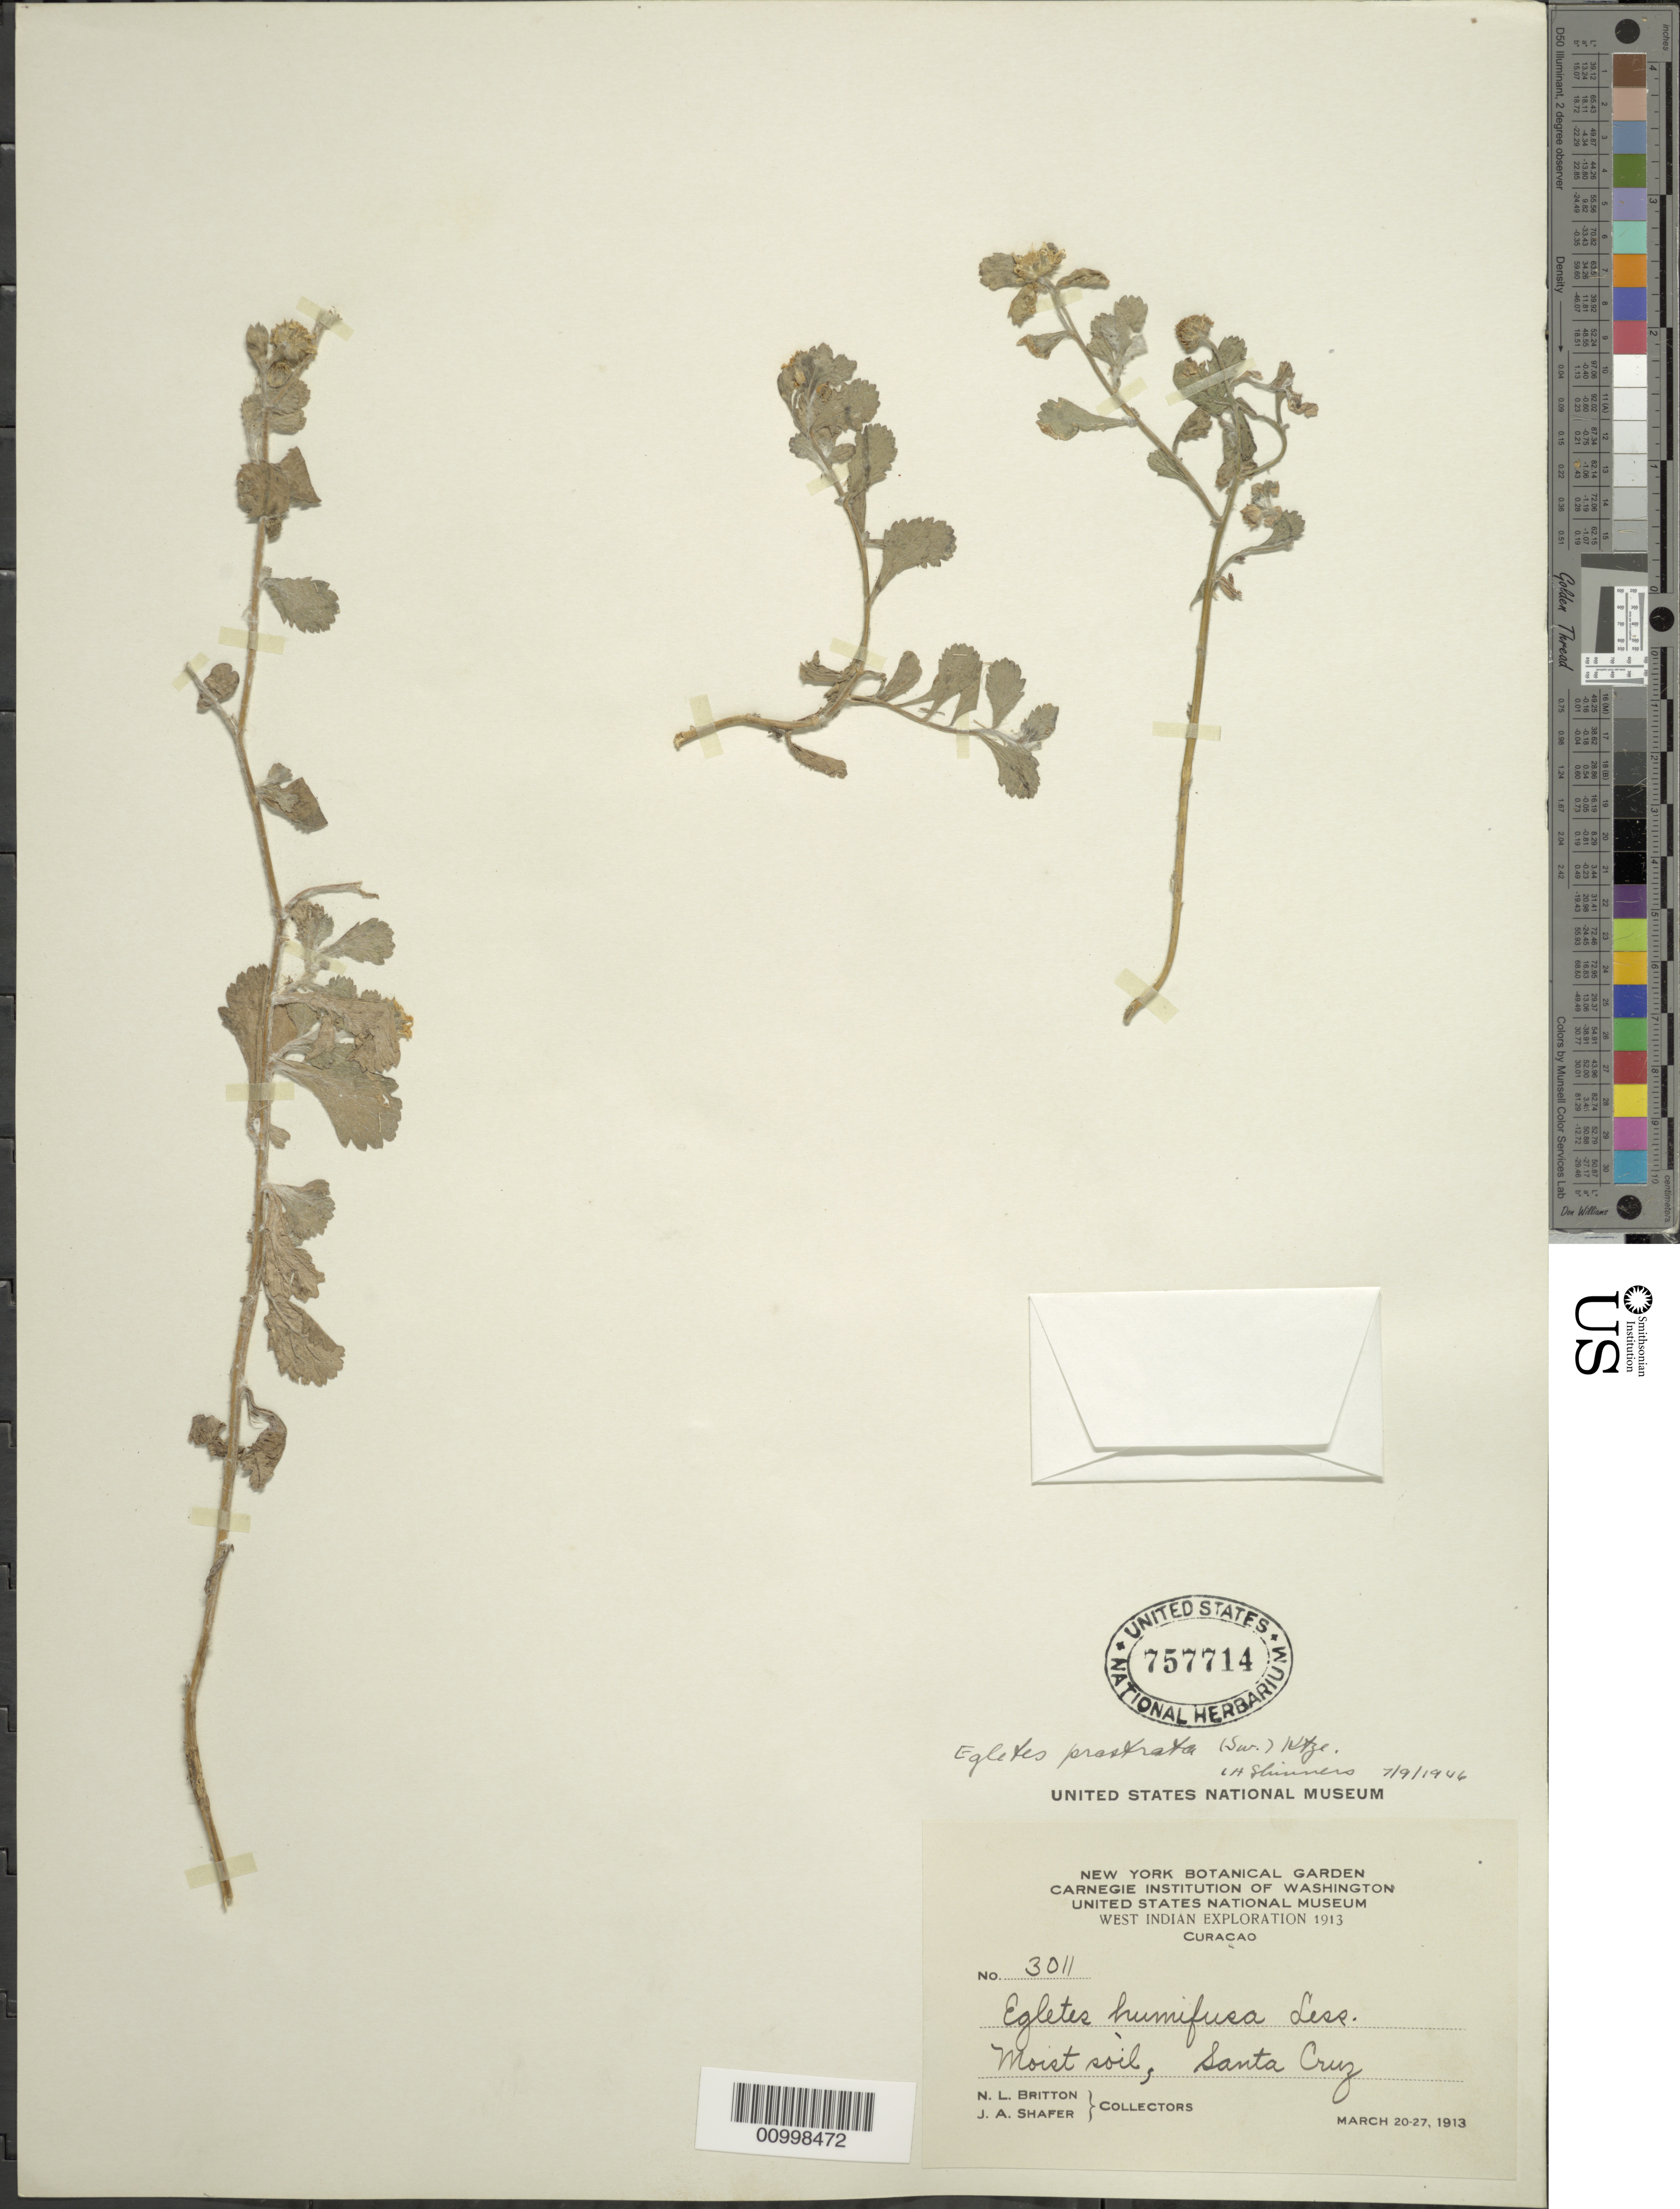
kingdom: Plantae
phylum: Tracheophyta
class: Magnoliopsida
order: Asterales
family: Asteraceae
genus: Egletes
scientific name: Egletes prostrata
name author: (Sw.) Kuntze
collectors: N. Britton & J. A. Shafer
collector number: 3011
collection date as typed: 20 Mar 1913 to 27 Mar 1913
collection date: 1913-03-20/1913-03-27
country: Curaçao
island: Curaçao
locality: Moist soil, Santa Cruz.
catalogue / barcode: US 757714